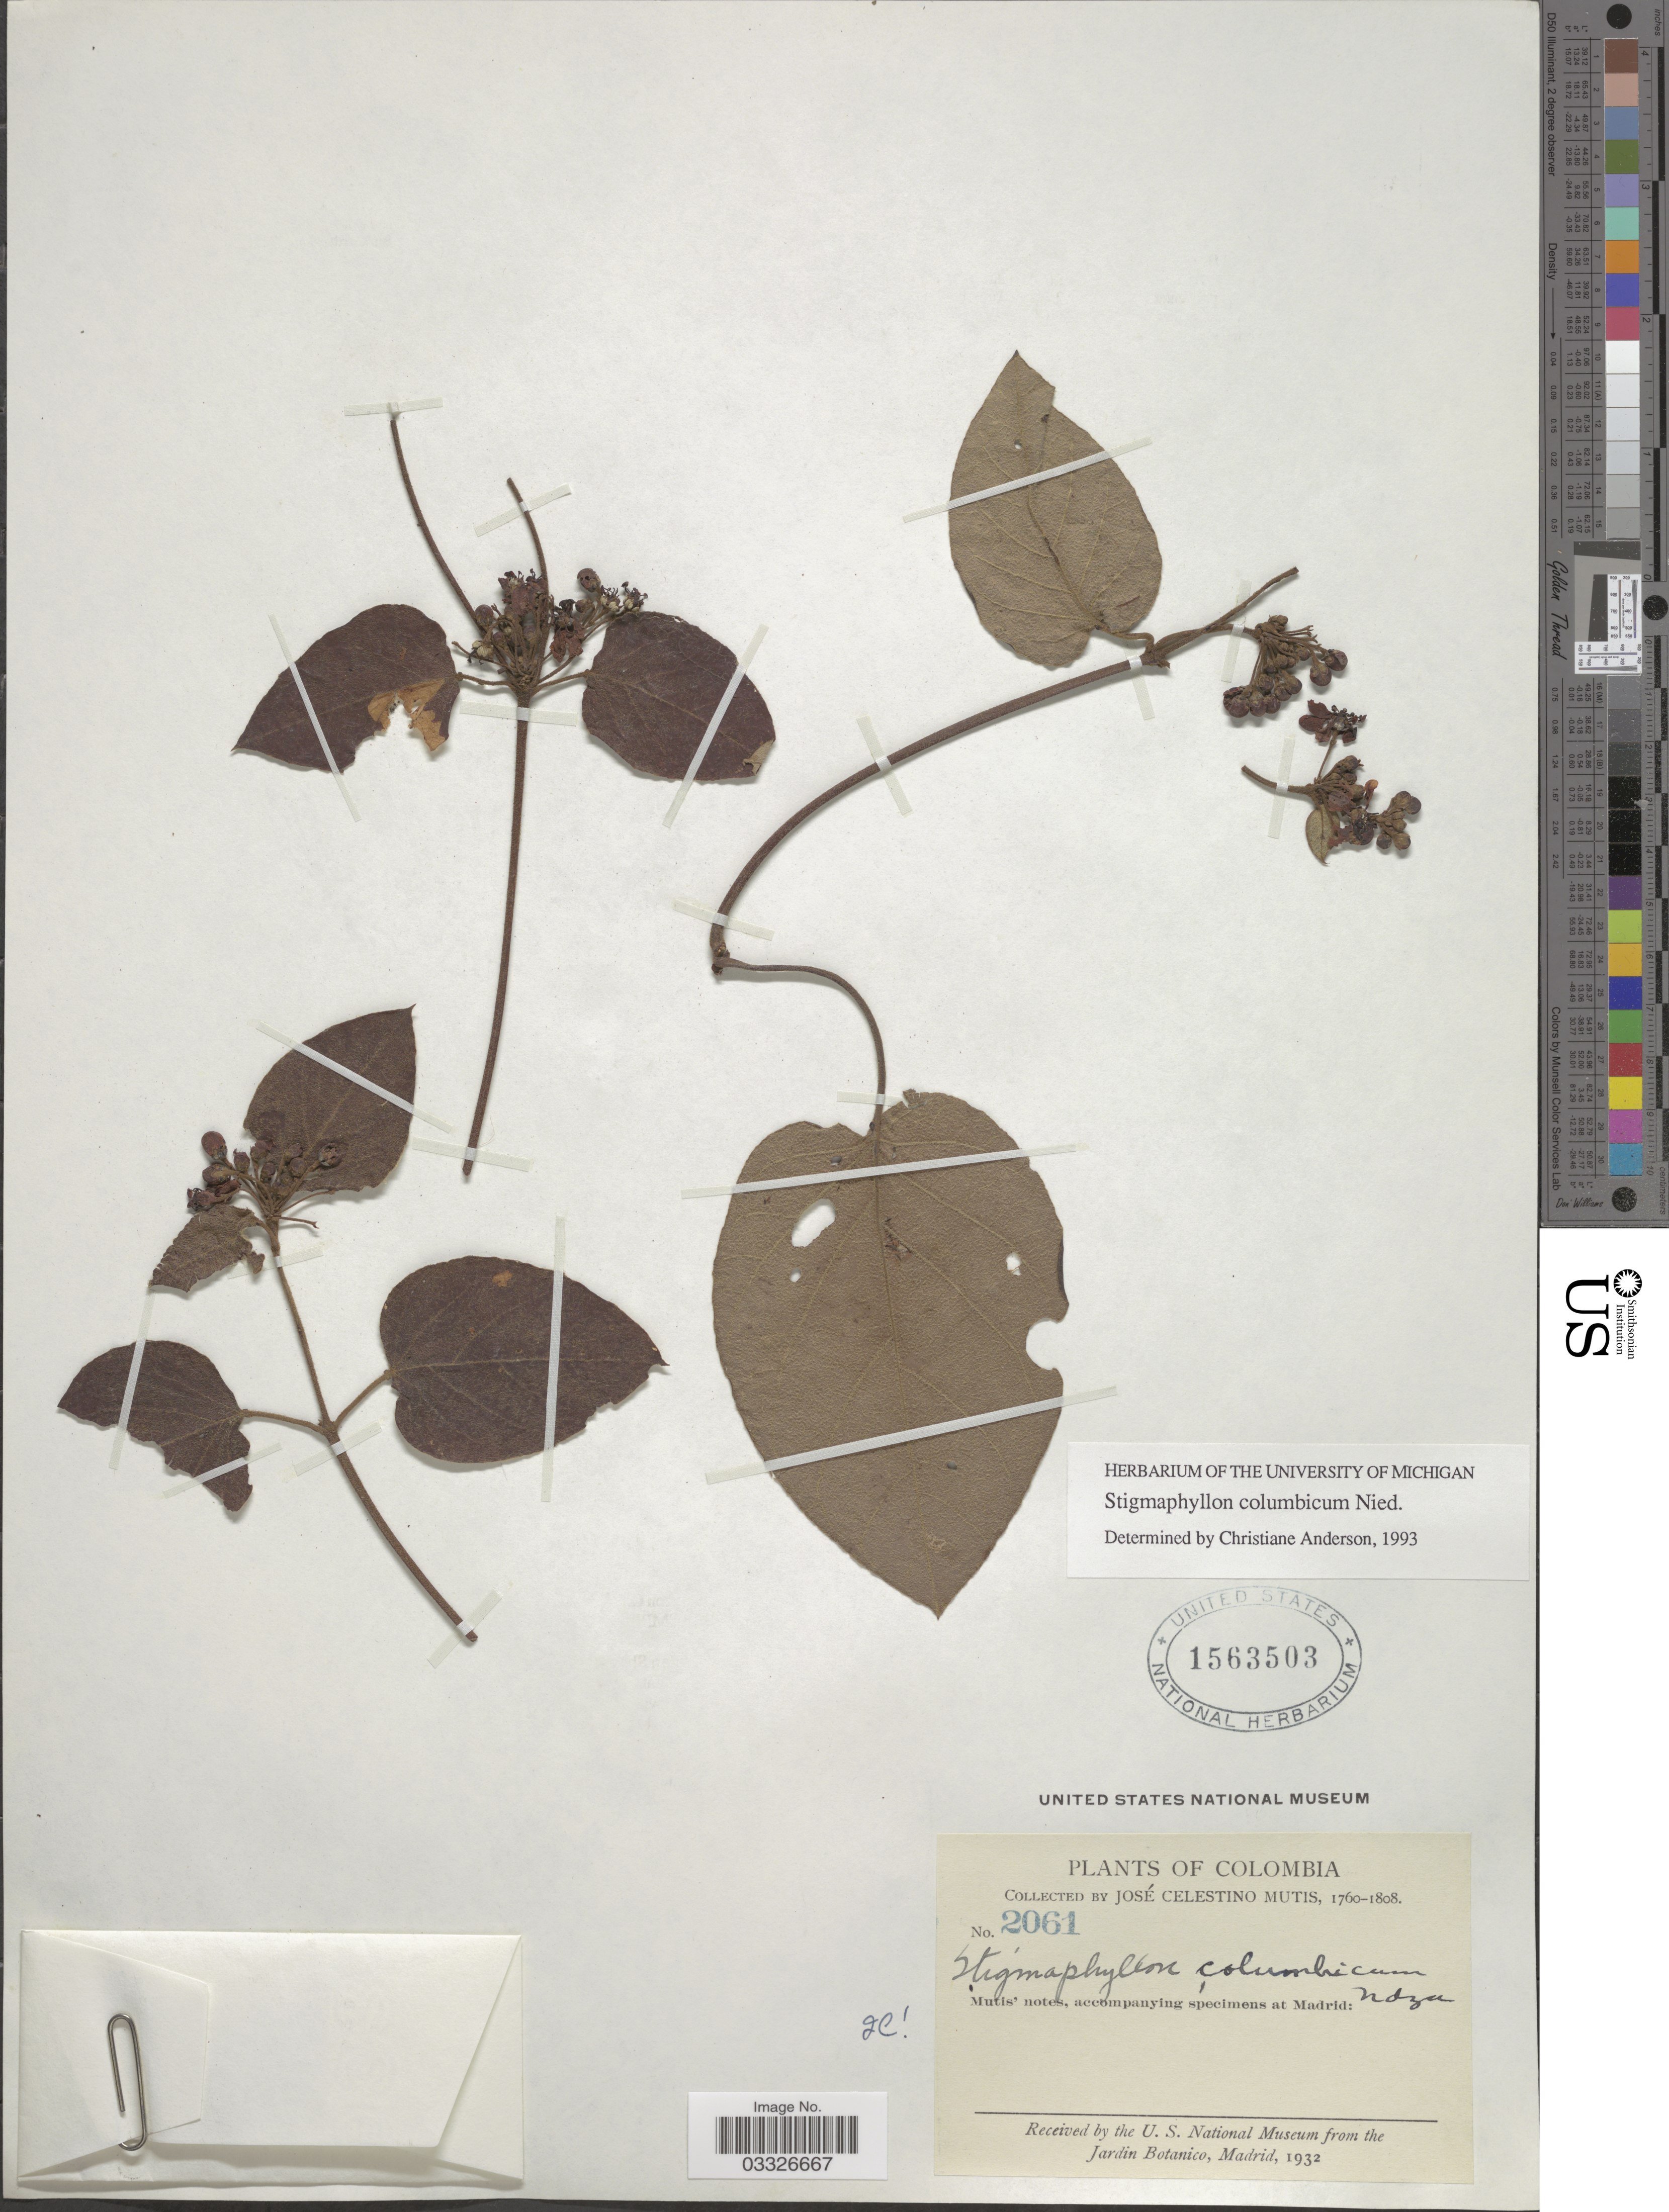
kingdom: Plantae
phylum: Tracheophyta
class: Magnoliopsida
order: Malpighiales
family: Malpighiaceae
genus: Stigmaphyllon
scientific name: Stigmaphyllon columbicum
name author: Nied.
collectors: J. C. B. Mutis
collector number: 2061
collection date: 1760/1808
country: Colombia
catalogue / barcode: US 1563503